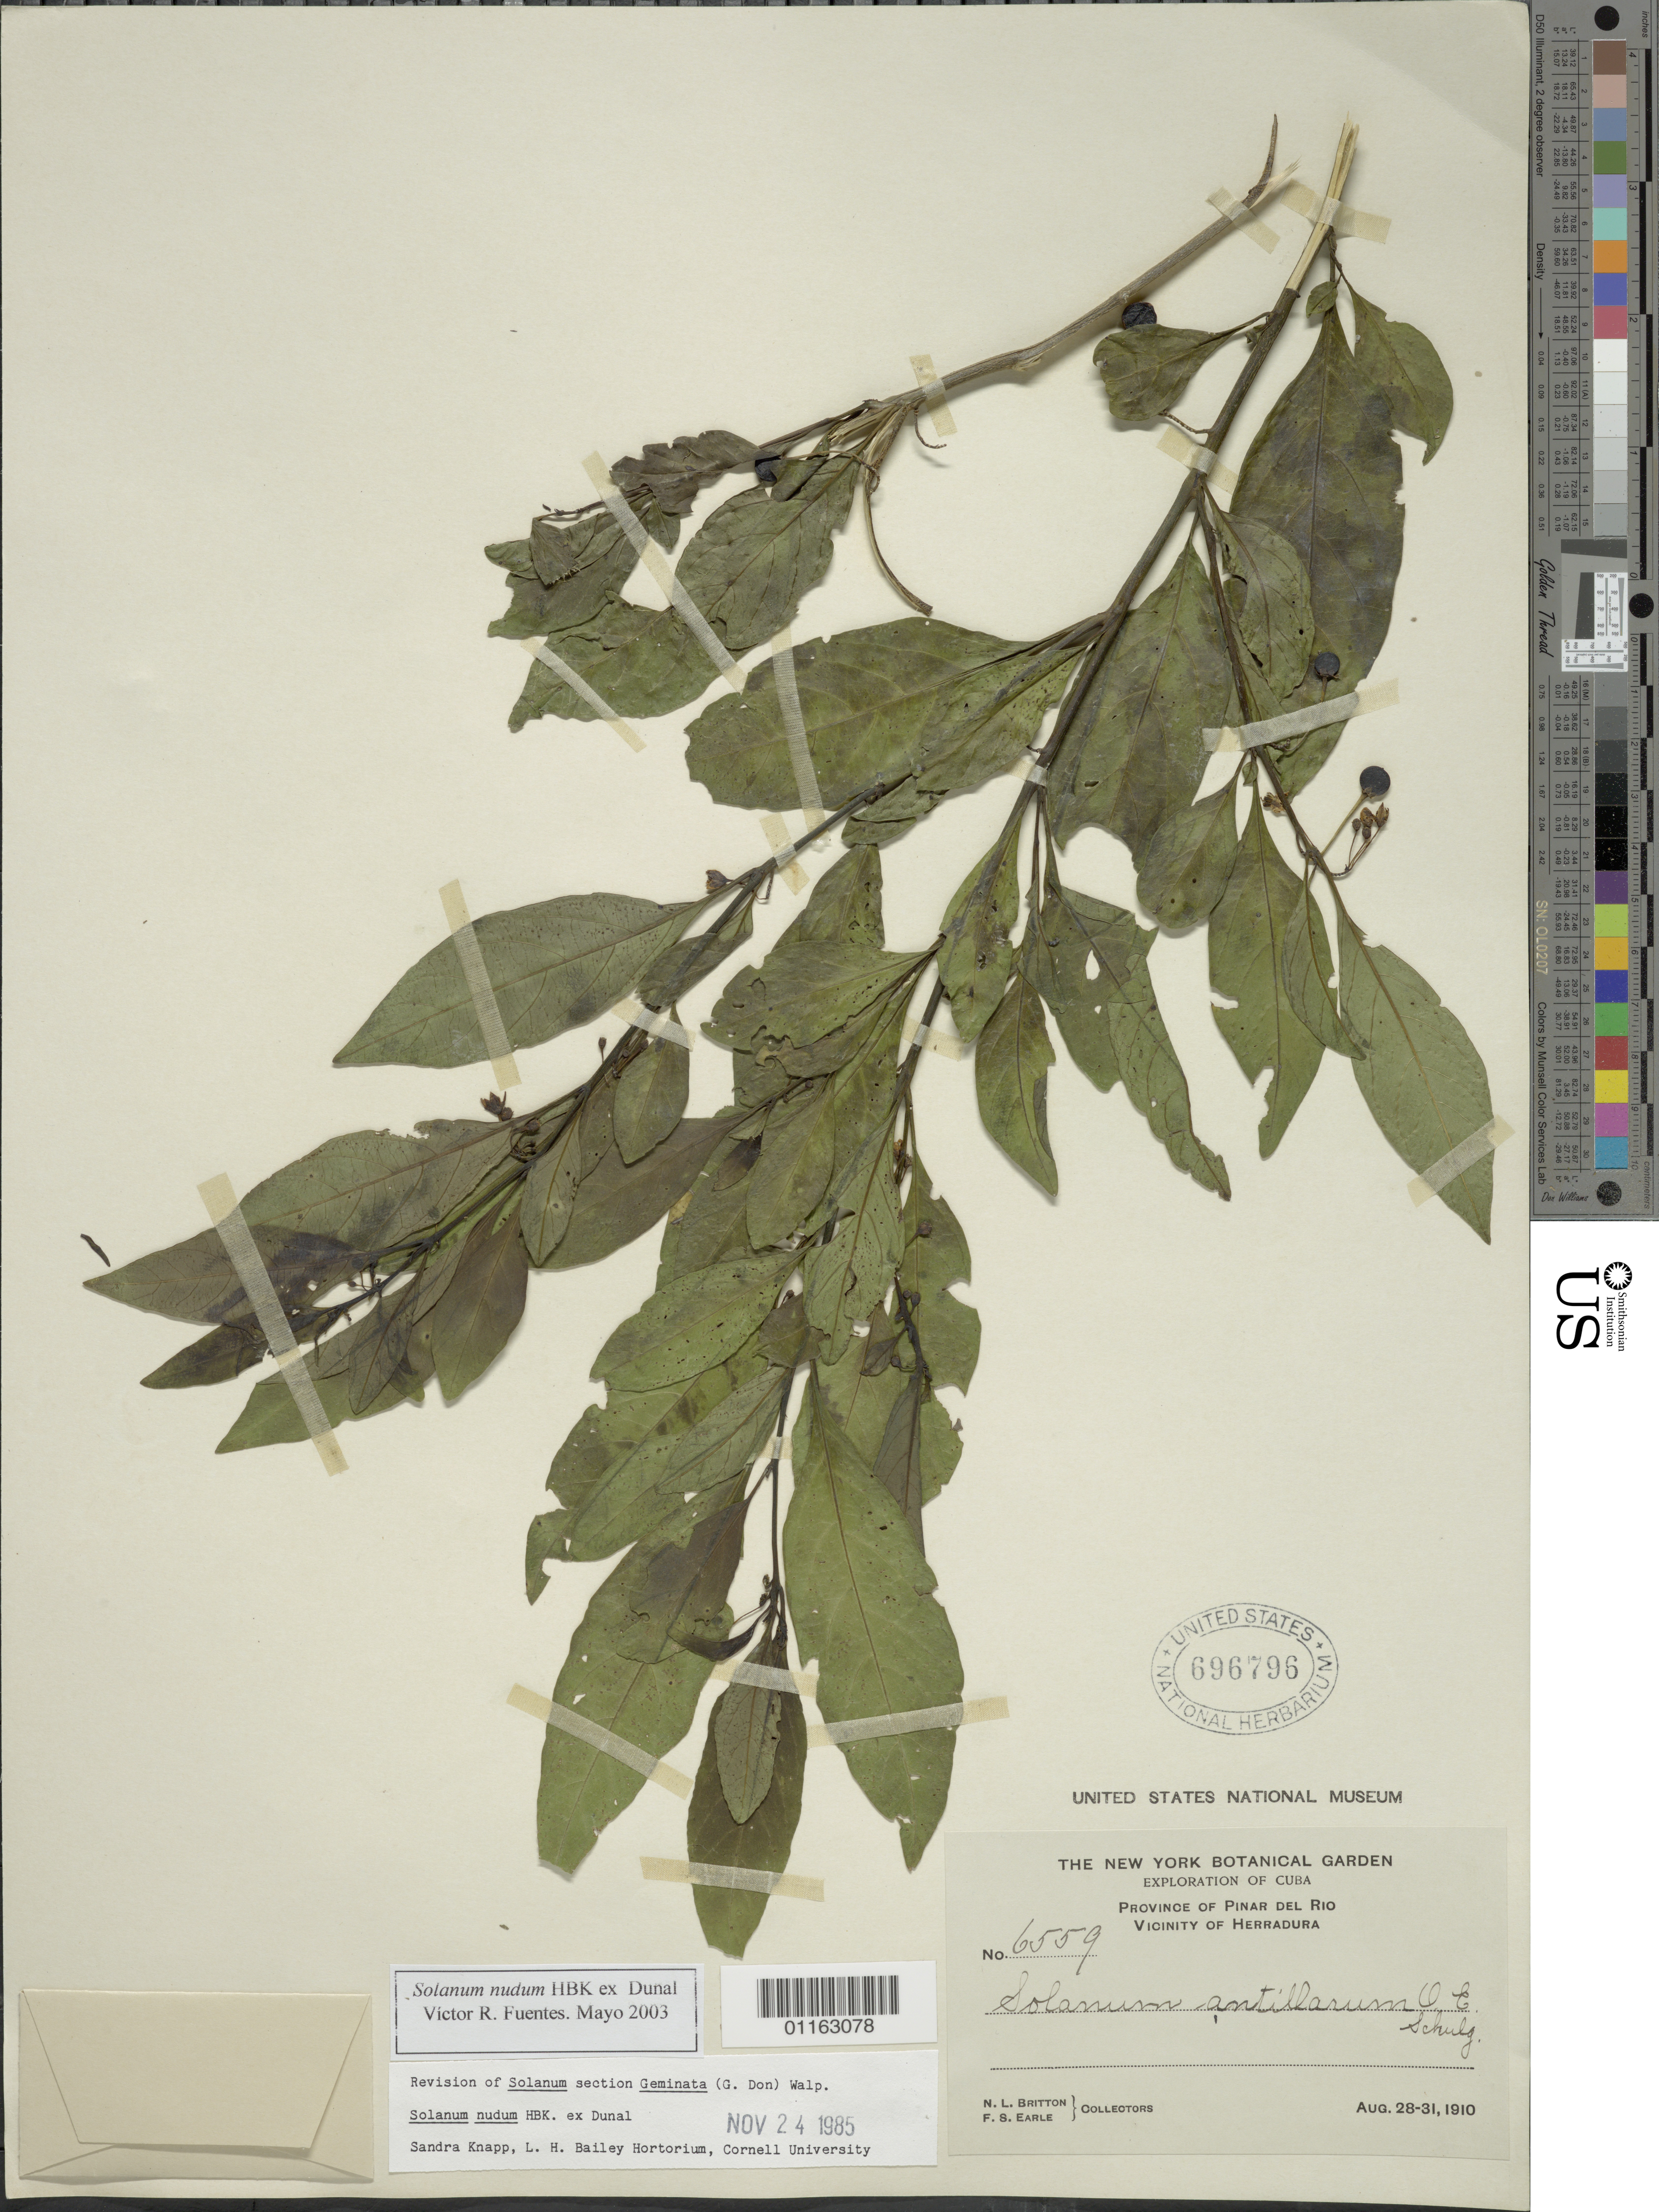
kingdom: Plantae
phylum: Tracheophyta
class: Magnoliopsida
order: Solanales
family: Solanaceae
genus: Solanum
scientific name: Solanum nudum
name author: Humb. & Bonpl. ex Dunal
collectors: N. Britton & F. S. Earle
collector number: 6559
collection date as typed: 28 Aug 1910 to 31 Aug 1910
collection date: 1910-08-28/1910-08-31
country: Cuba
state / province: Pinar del Rio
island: Cuba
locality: Vicinity of Herradura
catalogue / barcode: US 696796